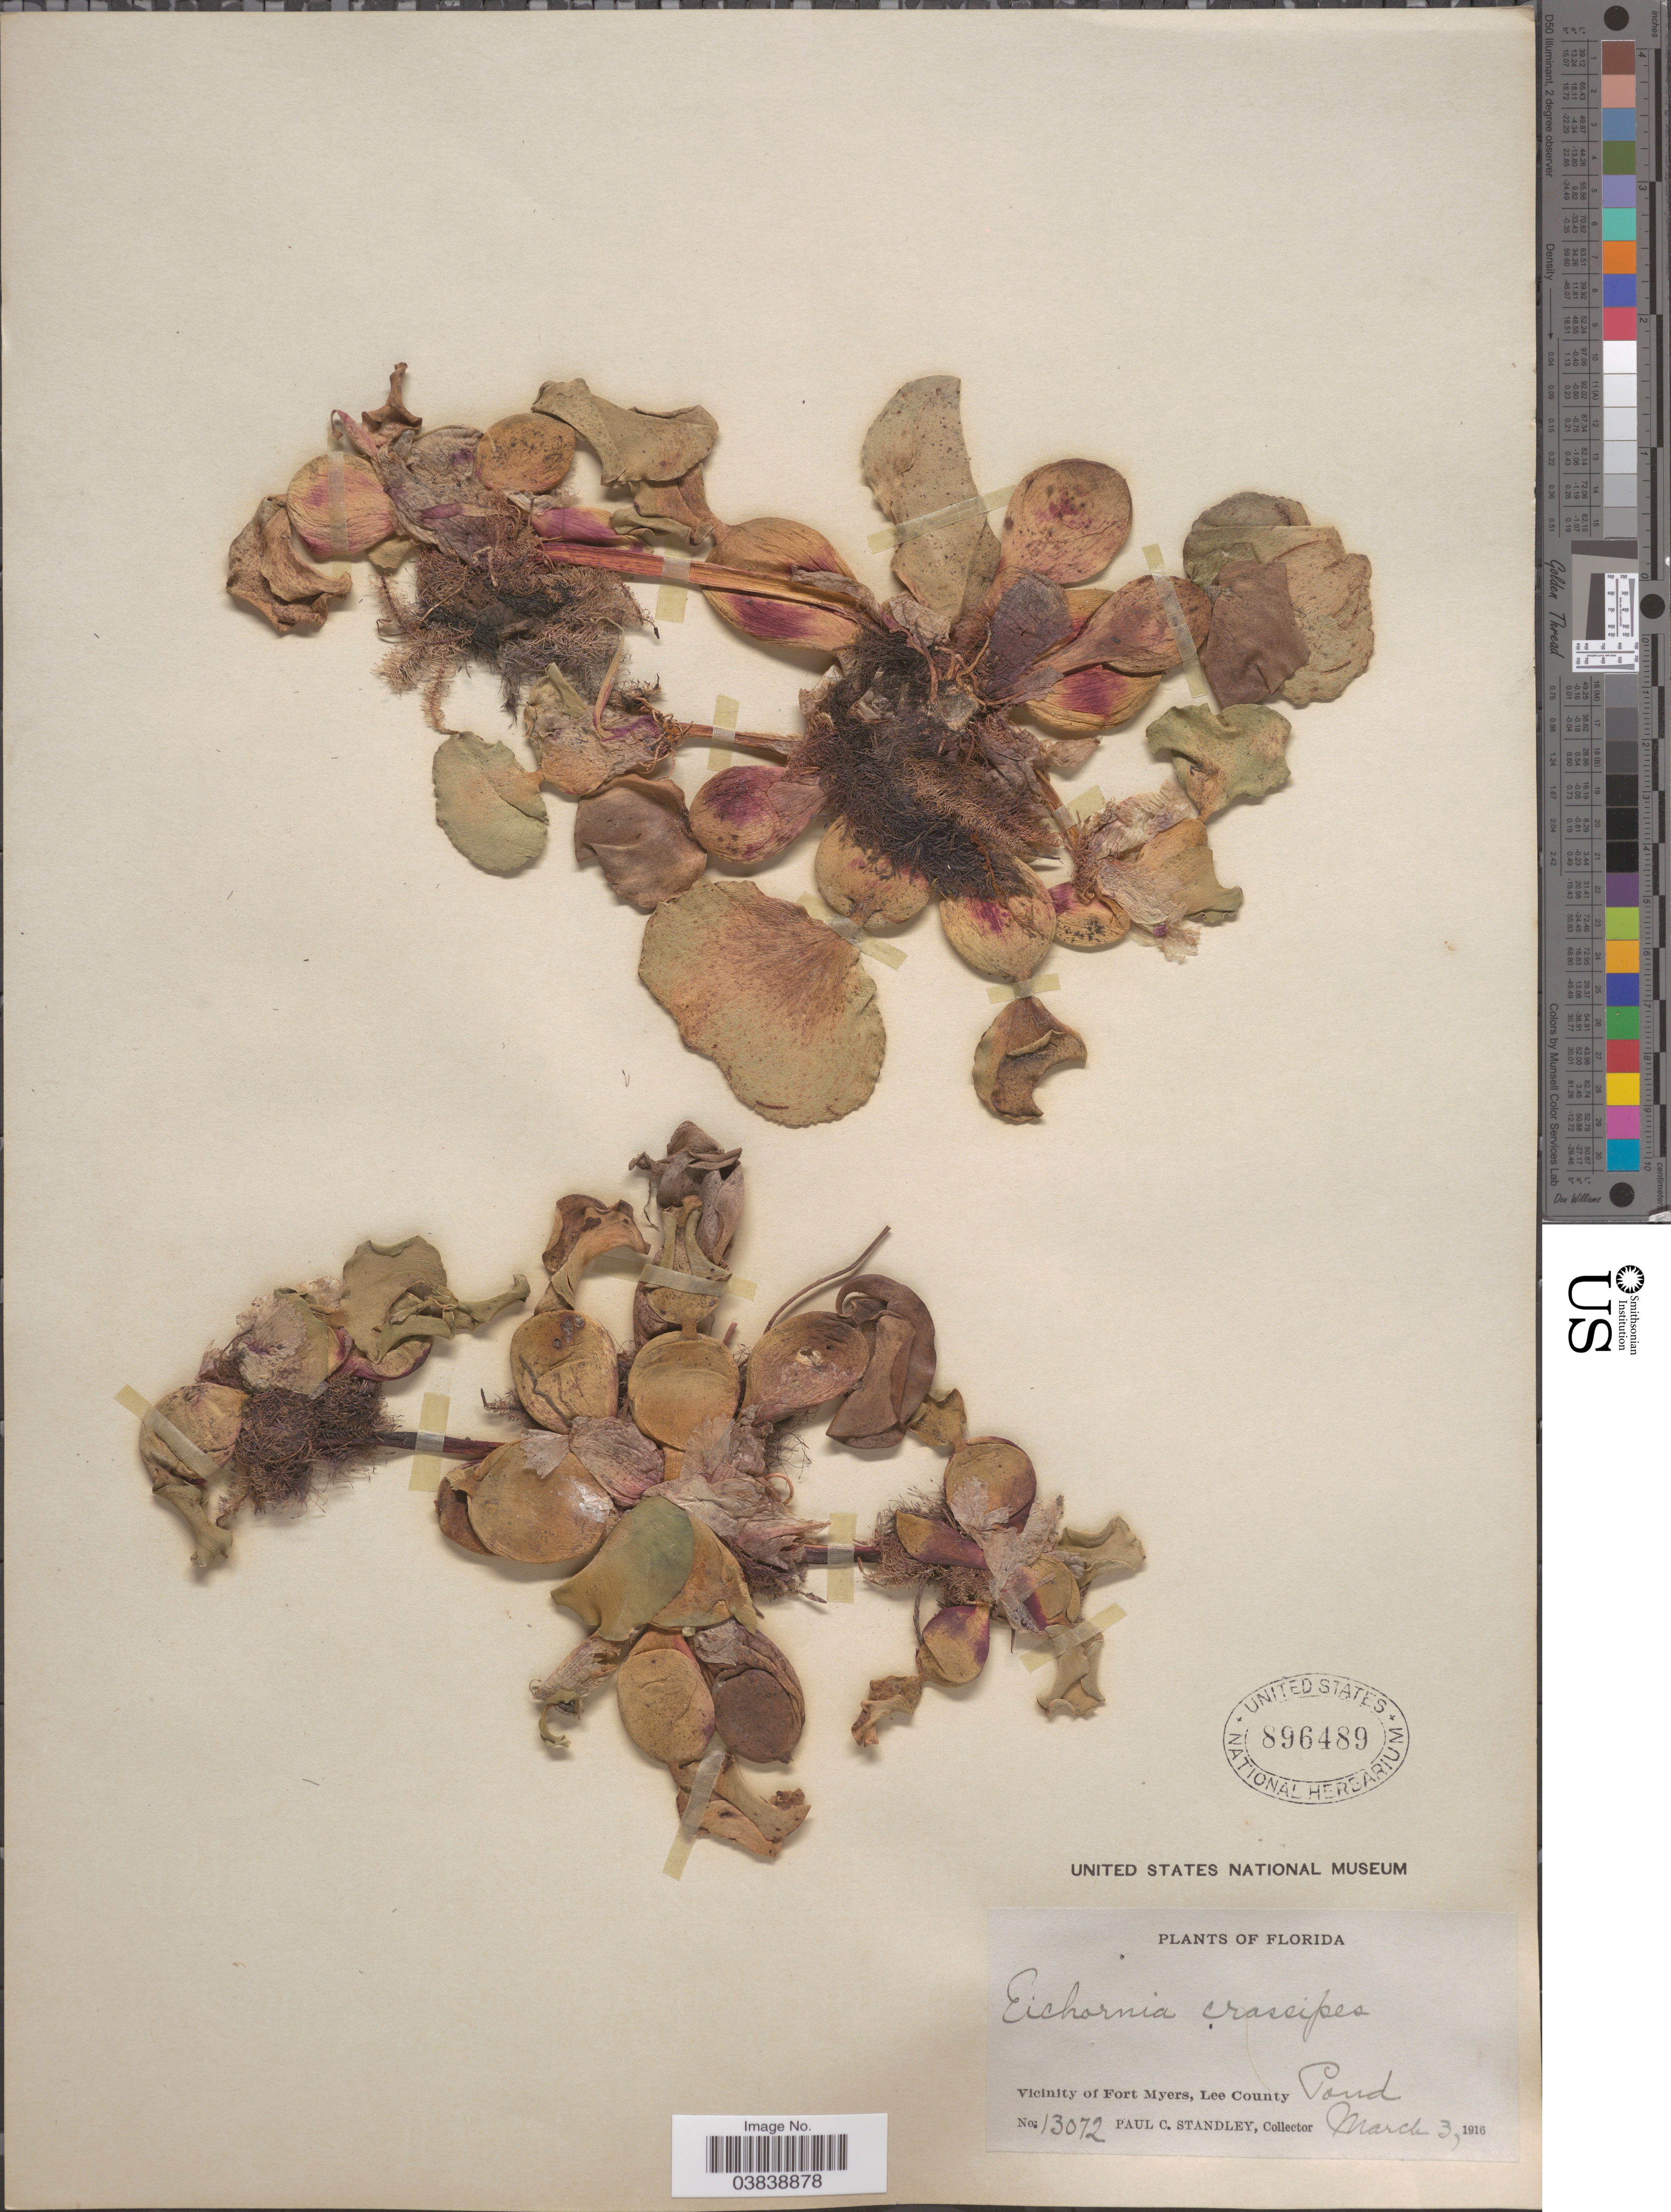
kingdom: Plantae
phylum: Tracheophyta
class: Liliopsida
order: Commelinales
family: Pontederiaceae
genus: Eichhornia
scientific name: Eichhornia crassipes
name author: (Mart.) Solms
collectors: P. C. Standley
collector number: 13072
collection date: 1916-03-03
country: United States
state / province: Florida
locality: Vicinity of Fort Myers, Lee County. Pond.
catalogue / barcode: US 896489